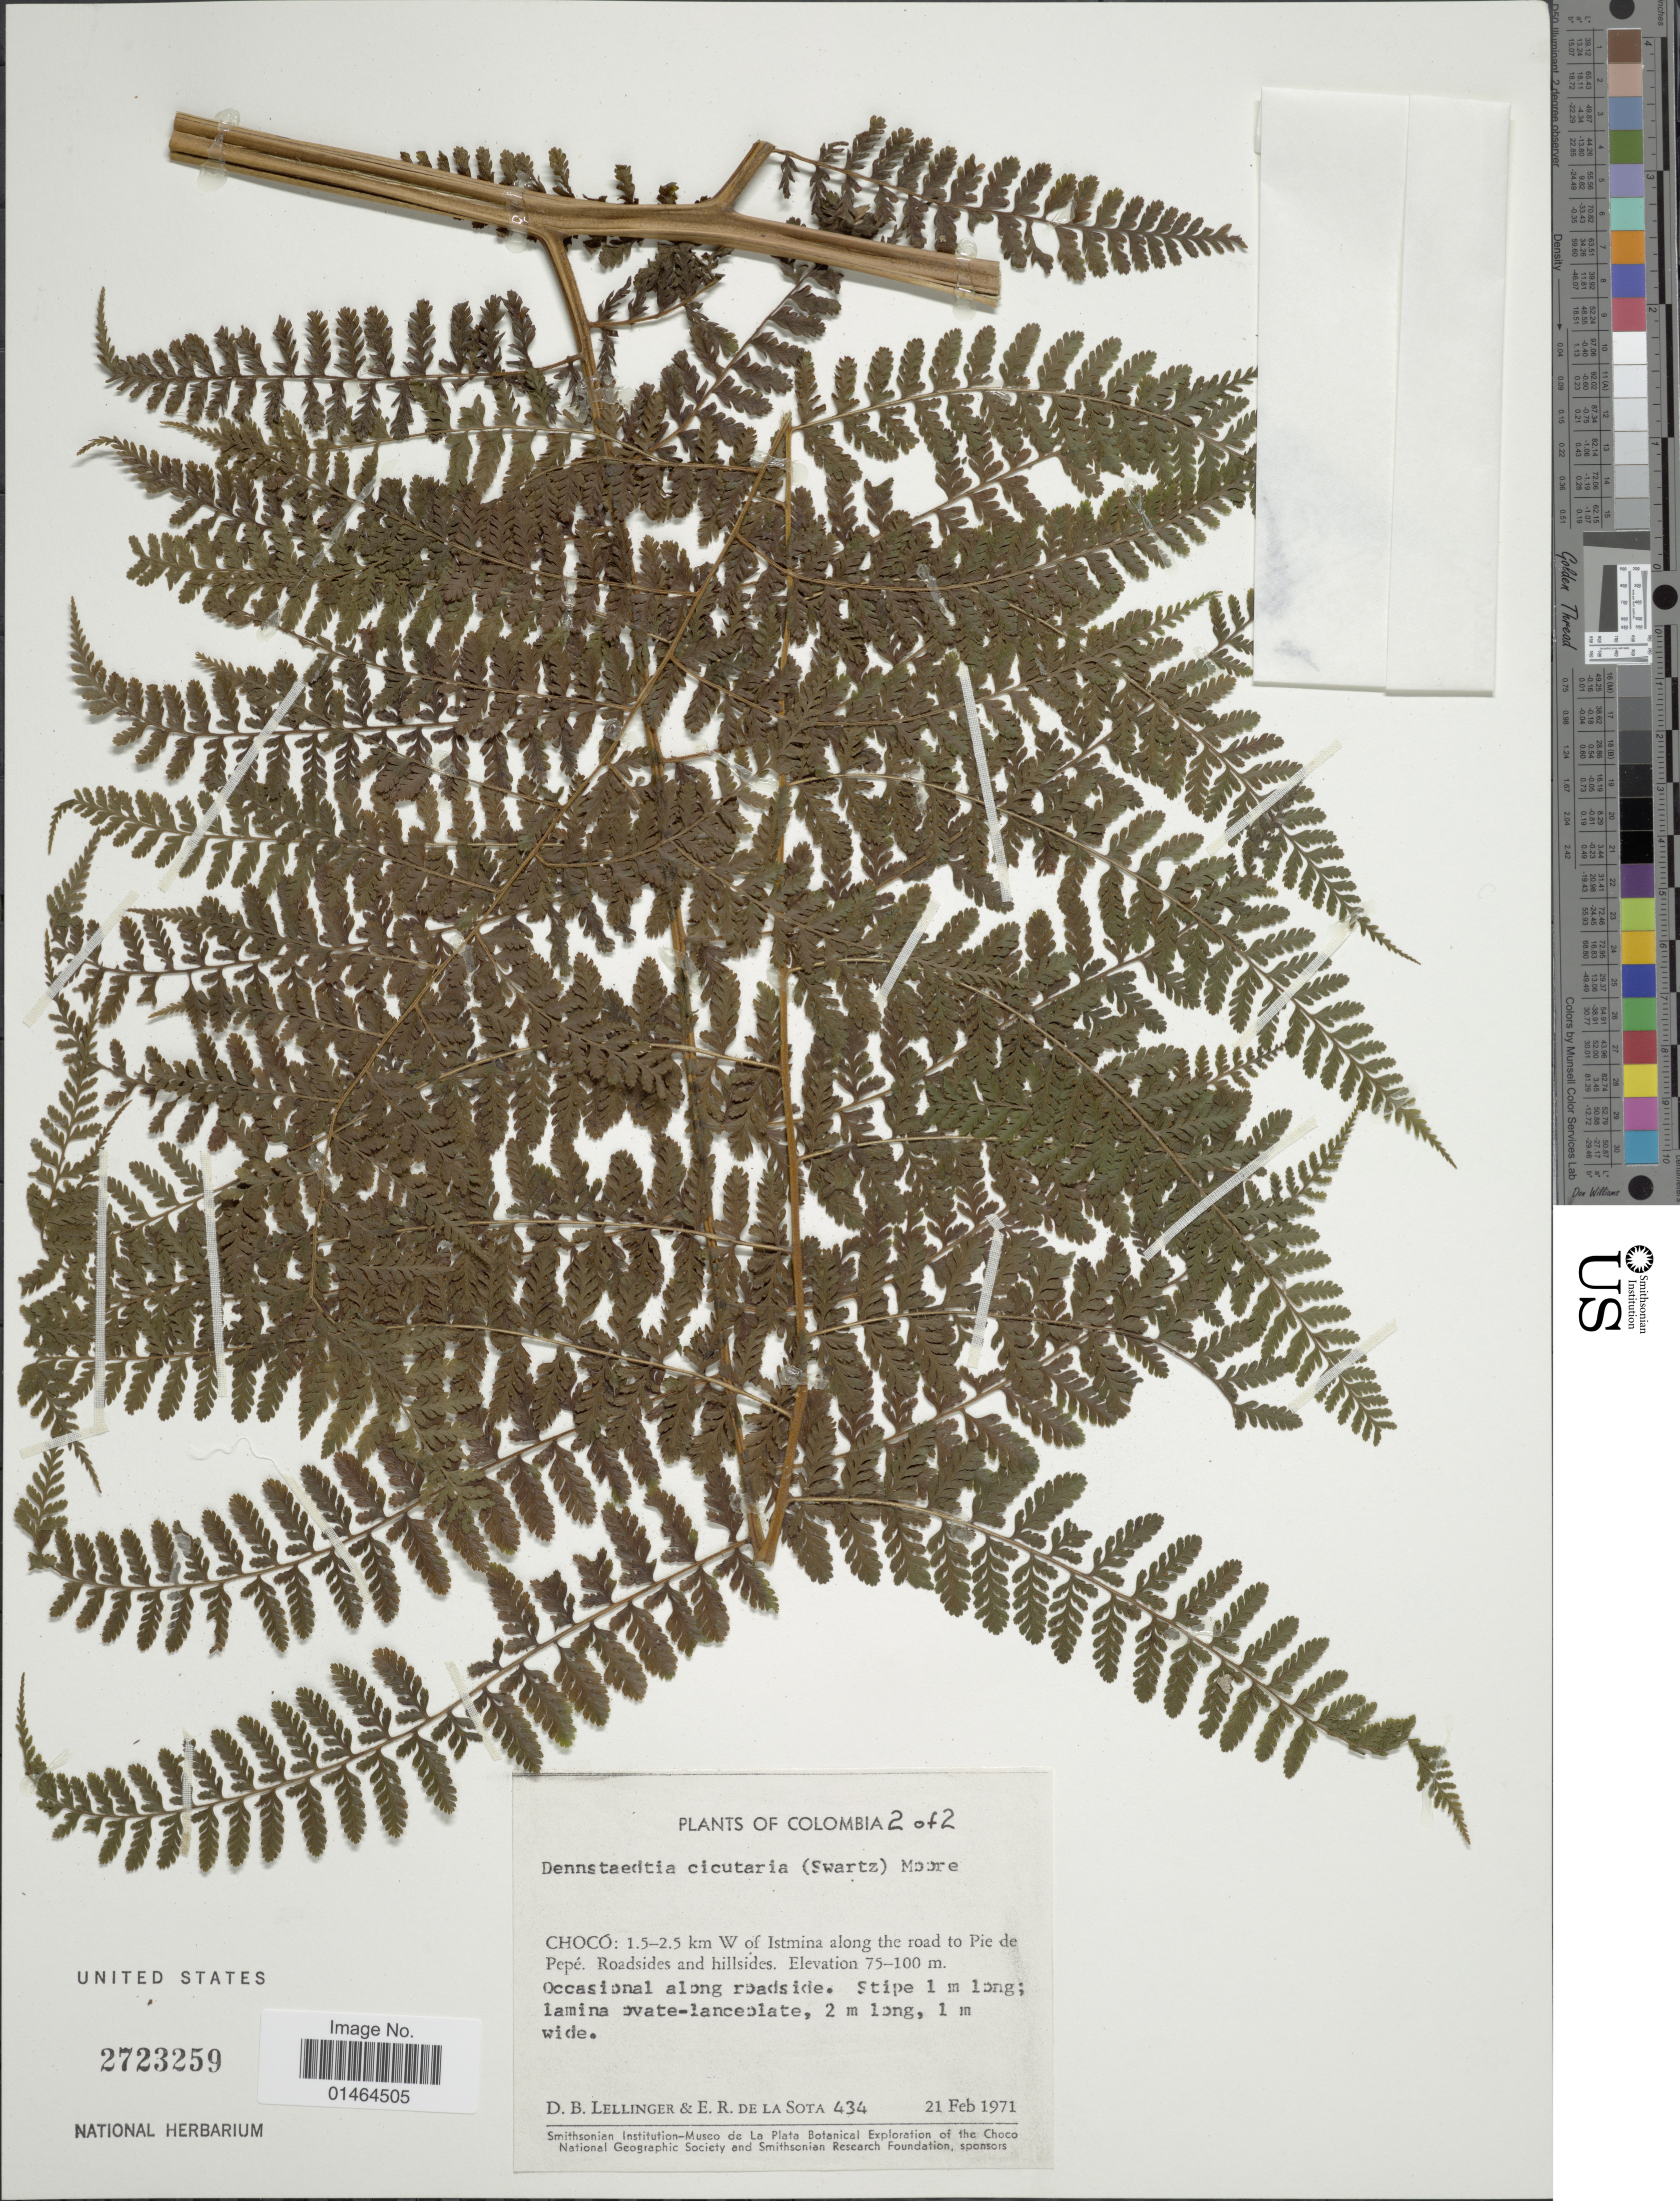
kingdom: Plantae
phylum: Tracheophyta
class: Polypodiopsida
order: Polypodiales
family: Dennstaedtiaceae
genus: Dennstaedtia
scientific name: Dennstaedtia cicutaria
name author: (Sw.) T. Moore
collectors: D. B. Lellinger & E. R. de la Sota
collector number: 434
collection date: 1971-02-21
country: Colombia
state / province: Chocó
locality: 1.5-2.5 km W of Istmina along the road to Pie de Pepé.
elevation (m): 75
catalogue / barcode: US 2723259